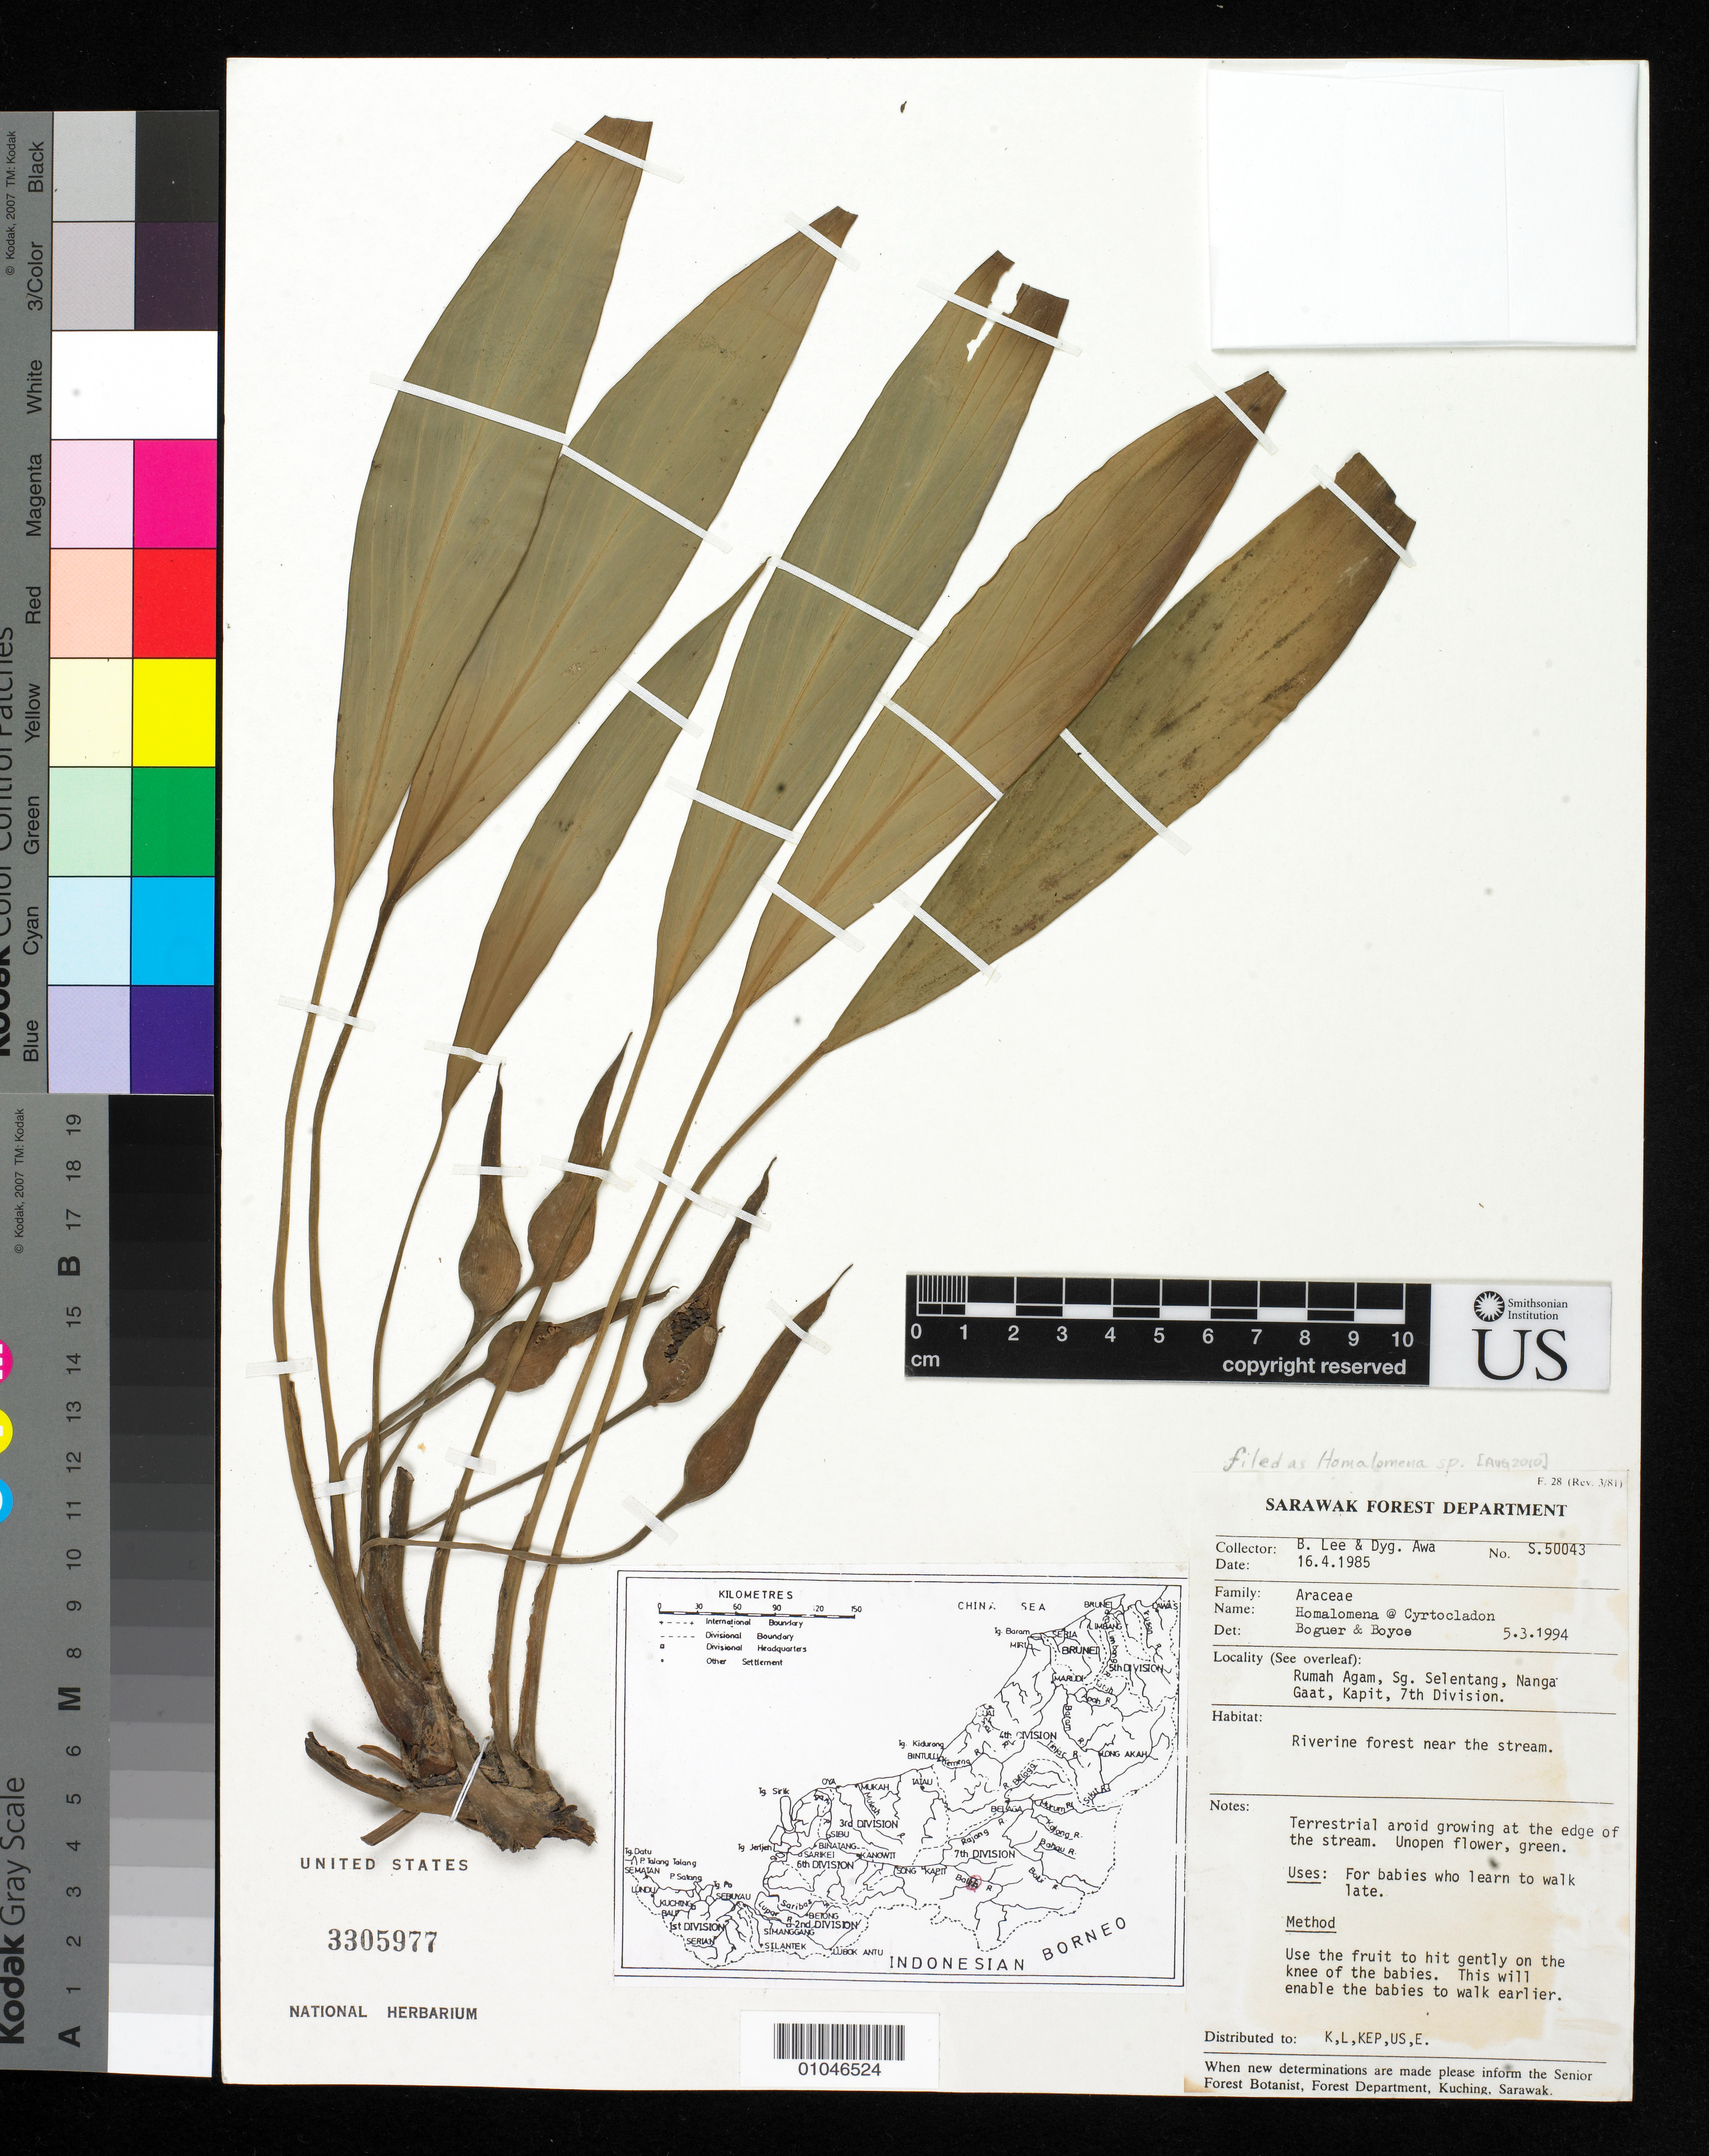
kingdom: Plantae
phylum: Tracheophyta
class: Liliopsida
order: Alismatales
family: Araceae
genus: Homalomena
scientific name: Homalomena sp.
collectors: B. Lee et al.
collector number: S.50043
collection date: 1985-04-16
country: Malaysia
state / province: Sarawak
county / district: Kapit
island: Borneo I.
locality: Rumah Agam, Sg. Selentang, Nanga Gaat, Kapit, 7th Division, Sarawak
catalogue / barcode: US 3305977